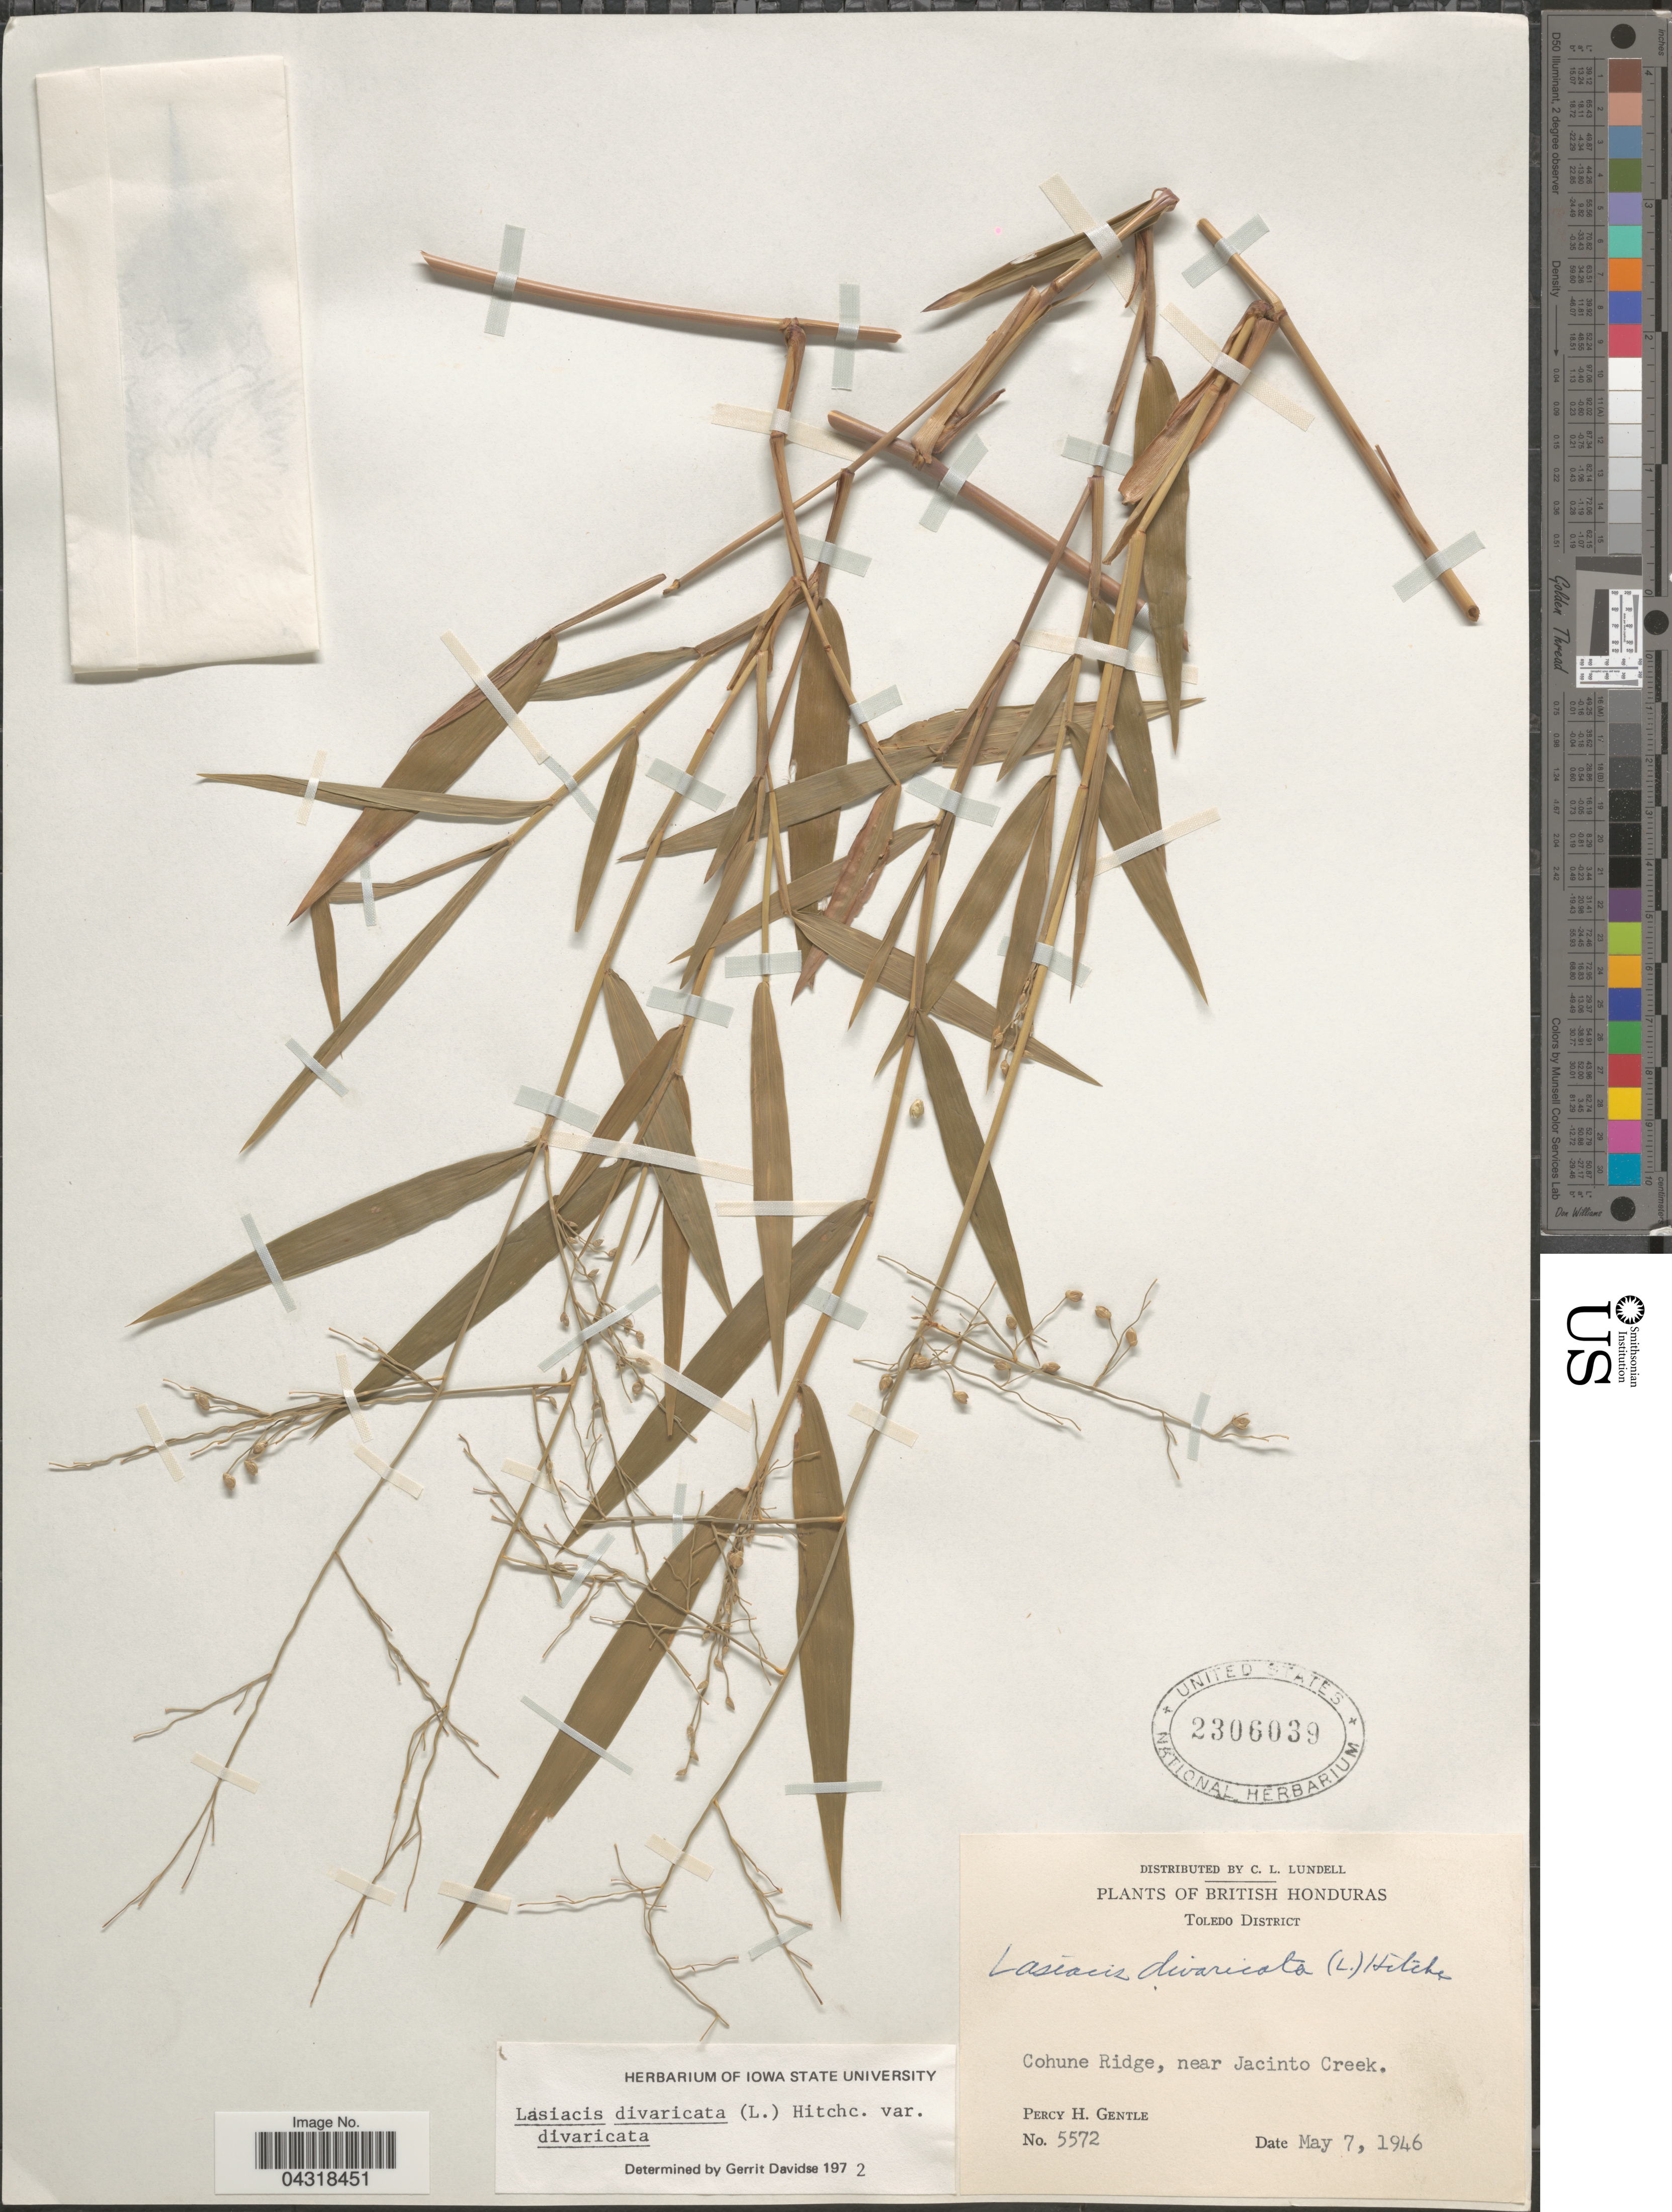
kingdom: Plantae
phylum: Tracheophyta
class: Liliopsida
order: Poales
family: Poaceae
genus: Lasiacis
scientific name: Lasiacis divaricata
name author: (L.) Hitchc.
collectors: P. H. Gentle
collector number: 5572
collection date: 1946-05-07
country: Belize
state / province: Toledo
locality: British Honduras. Toledo District. Cohune Ridge, near Jacinto Creek.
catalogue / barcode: US 2306039